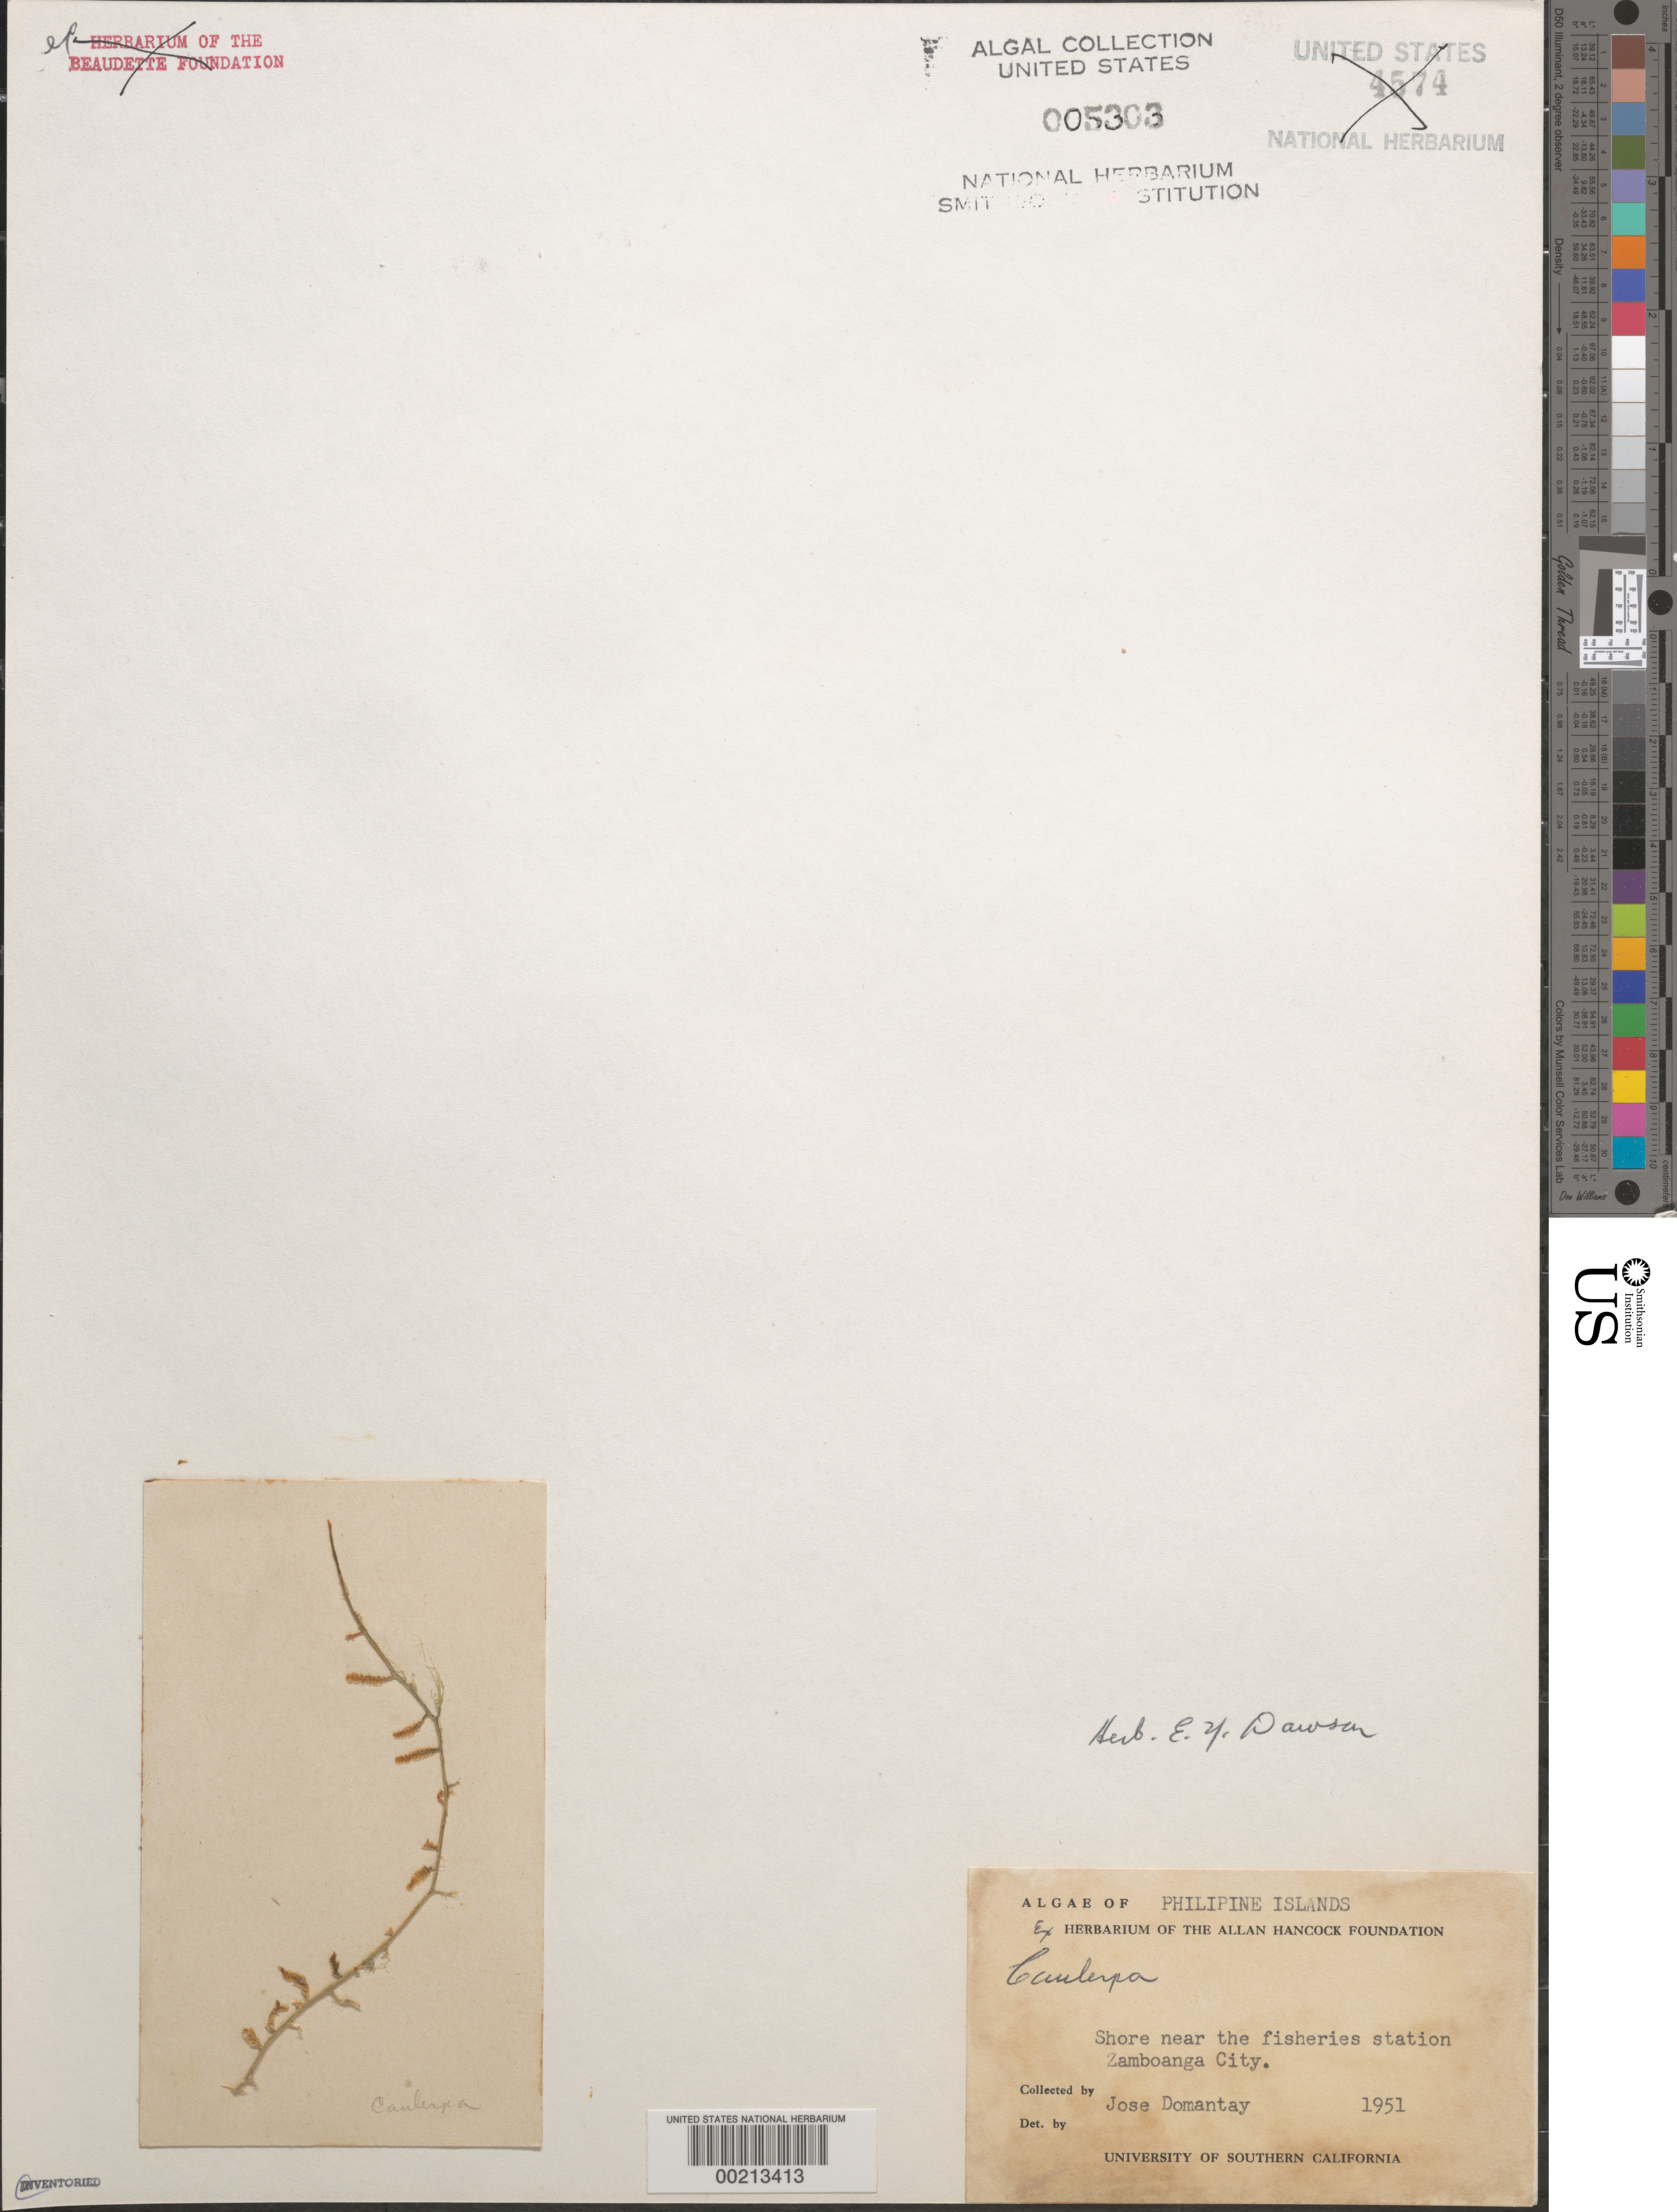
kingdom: Plantae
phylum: Chlorophyta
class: Ulvophyceae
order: Bryopsidales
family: Caulerpaceae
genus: Caulerpa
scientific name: Caulerpa sp.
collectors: J. Domantay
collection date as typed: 1951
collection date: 1951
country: Philippines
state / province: Zamboanga Peninsula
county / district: Zamboanga del Sur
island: Mindanao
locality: City of Zamboanga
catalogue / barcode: US 5303